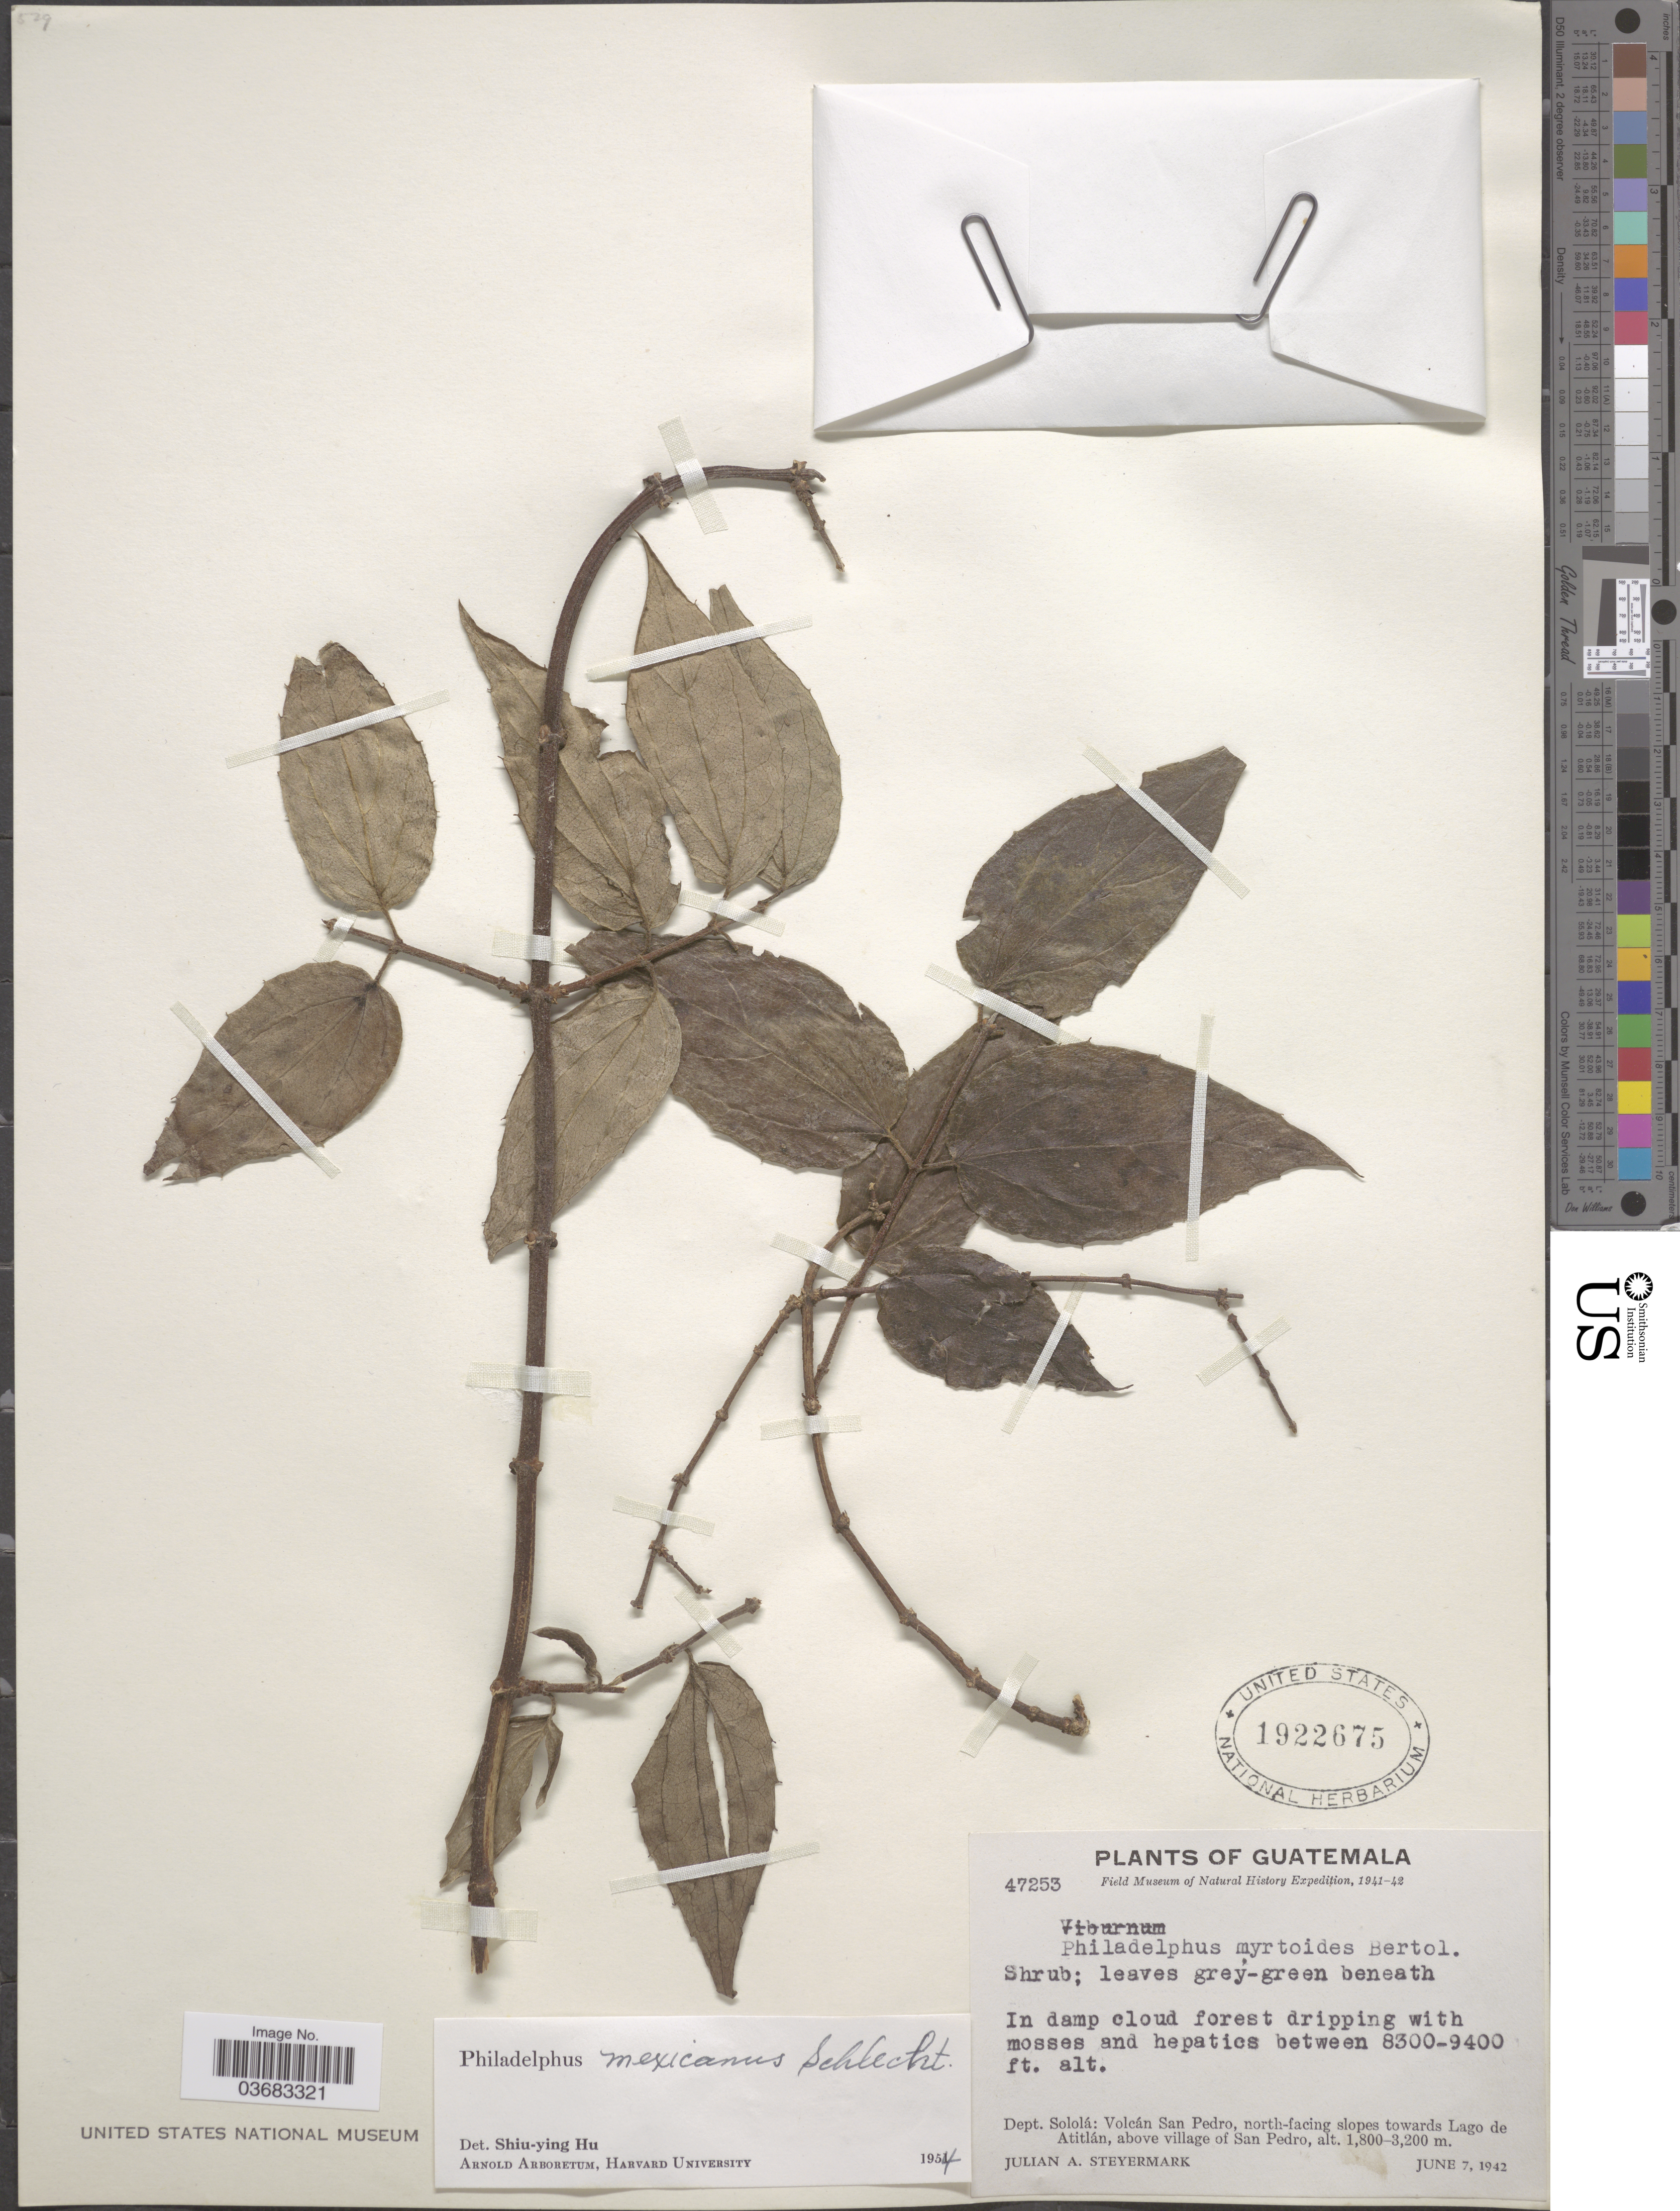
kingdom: Plantae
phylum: Tracheophyta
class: Magnoliopsida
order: Cornales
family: Hydrangeaceae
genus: Philadelphus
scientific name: Philadelphus mexicanus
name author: Schltdl.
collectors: J. Steyermark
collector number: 47253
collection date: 1942-06-07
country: Guatemala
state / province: Solola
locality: Field Museum of Natural History Expedition, 1941-42. Dept. Sololá: Volcán San Pedro, north-facing slopes toward Lago de Aitlán, above village of San Pedro.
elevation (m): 1800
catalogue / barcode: US 1922675